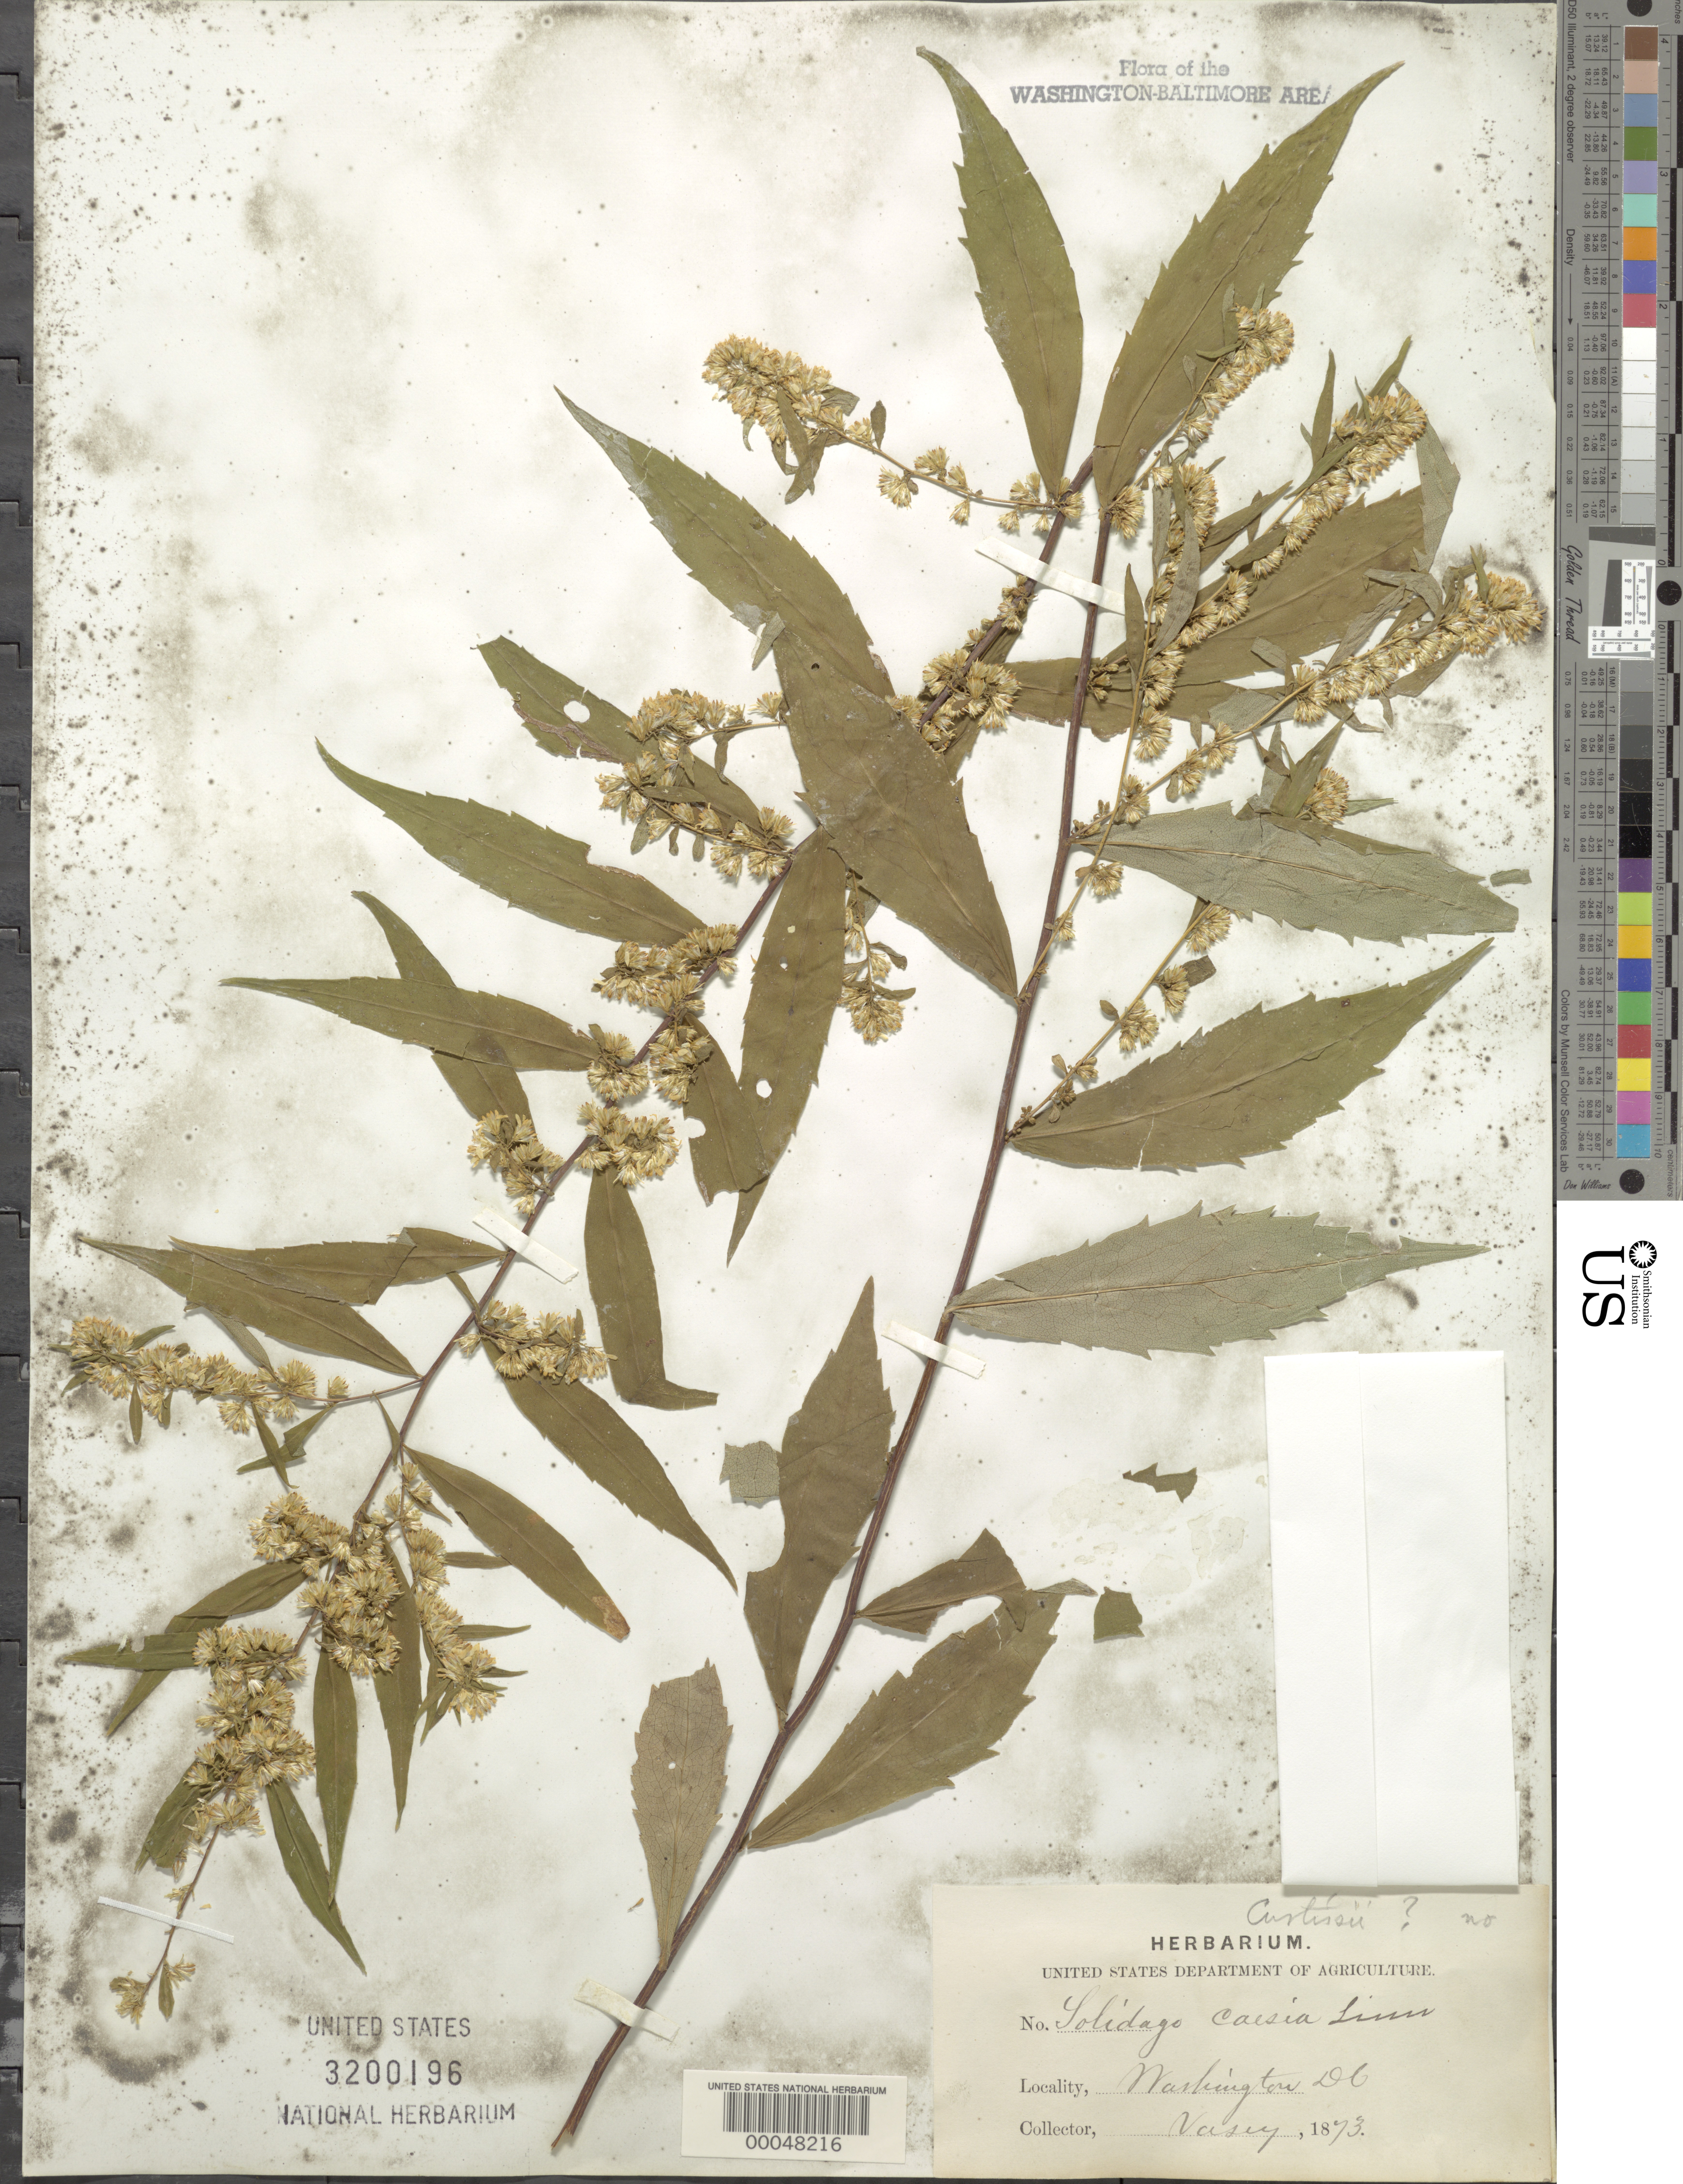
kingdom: Plantae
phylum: Tracheophyta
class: Magnoliopsida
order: Asterales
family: Asteraceae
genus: Solidago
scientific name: Solidago caesia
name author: L.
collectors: G. R. Vasey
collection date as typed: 1873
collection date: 1873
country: United States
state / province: District of Columbia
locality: Washington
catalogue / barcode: US 3200196